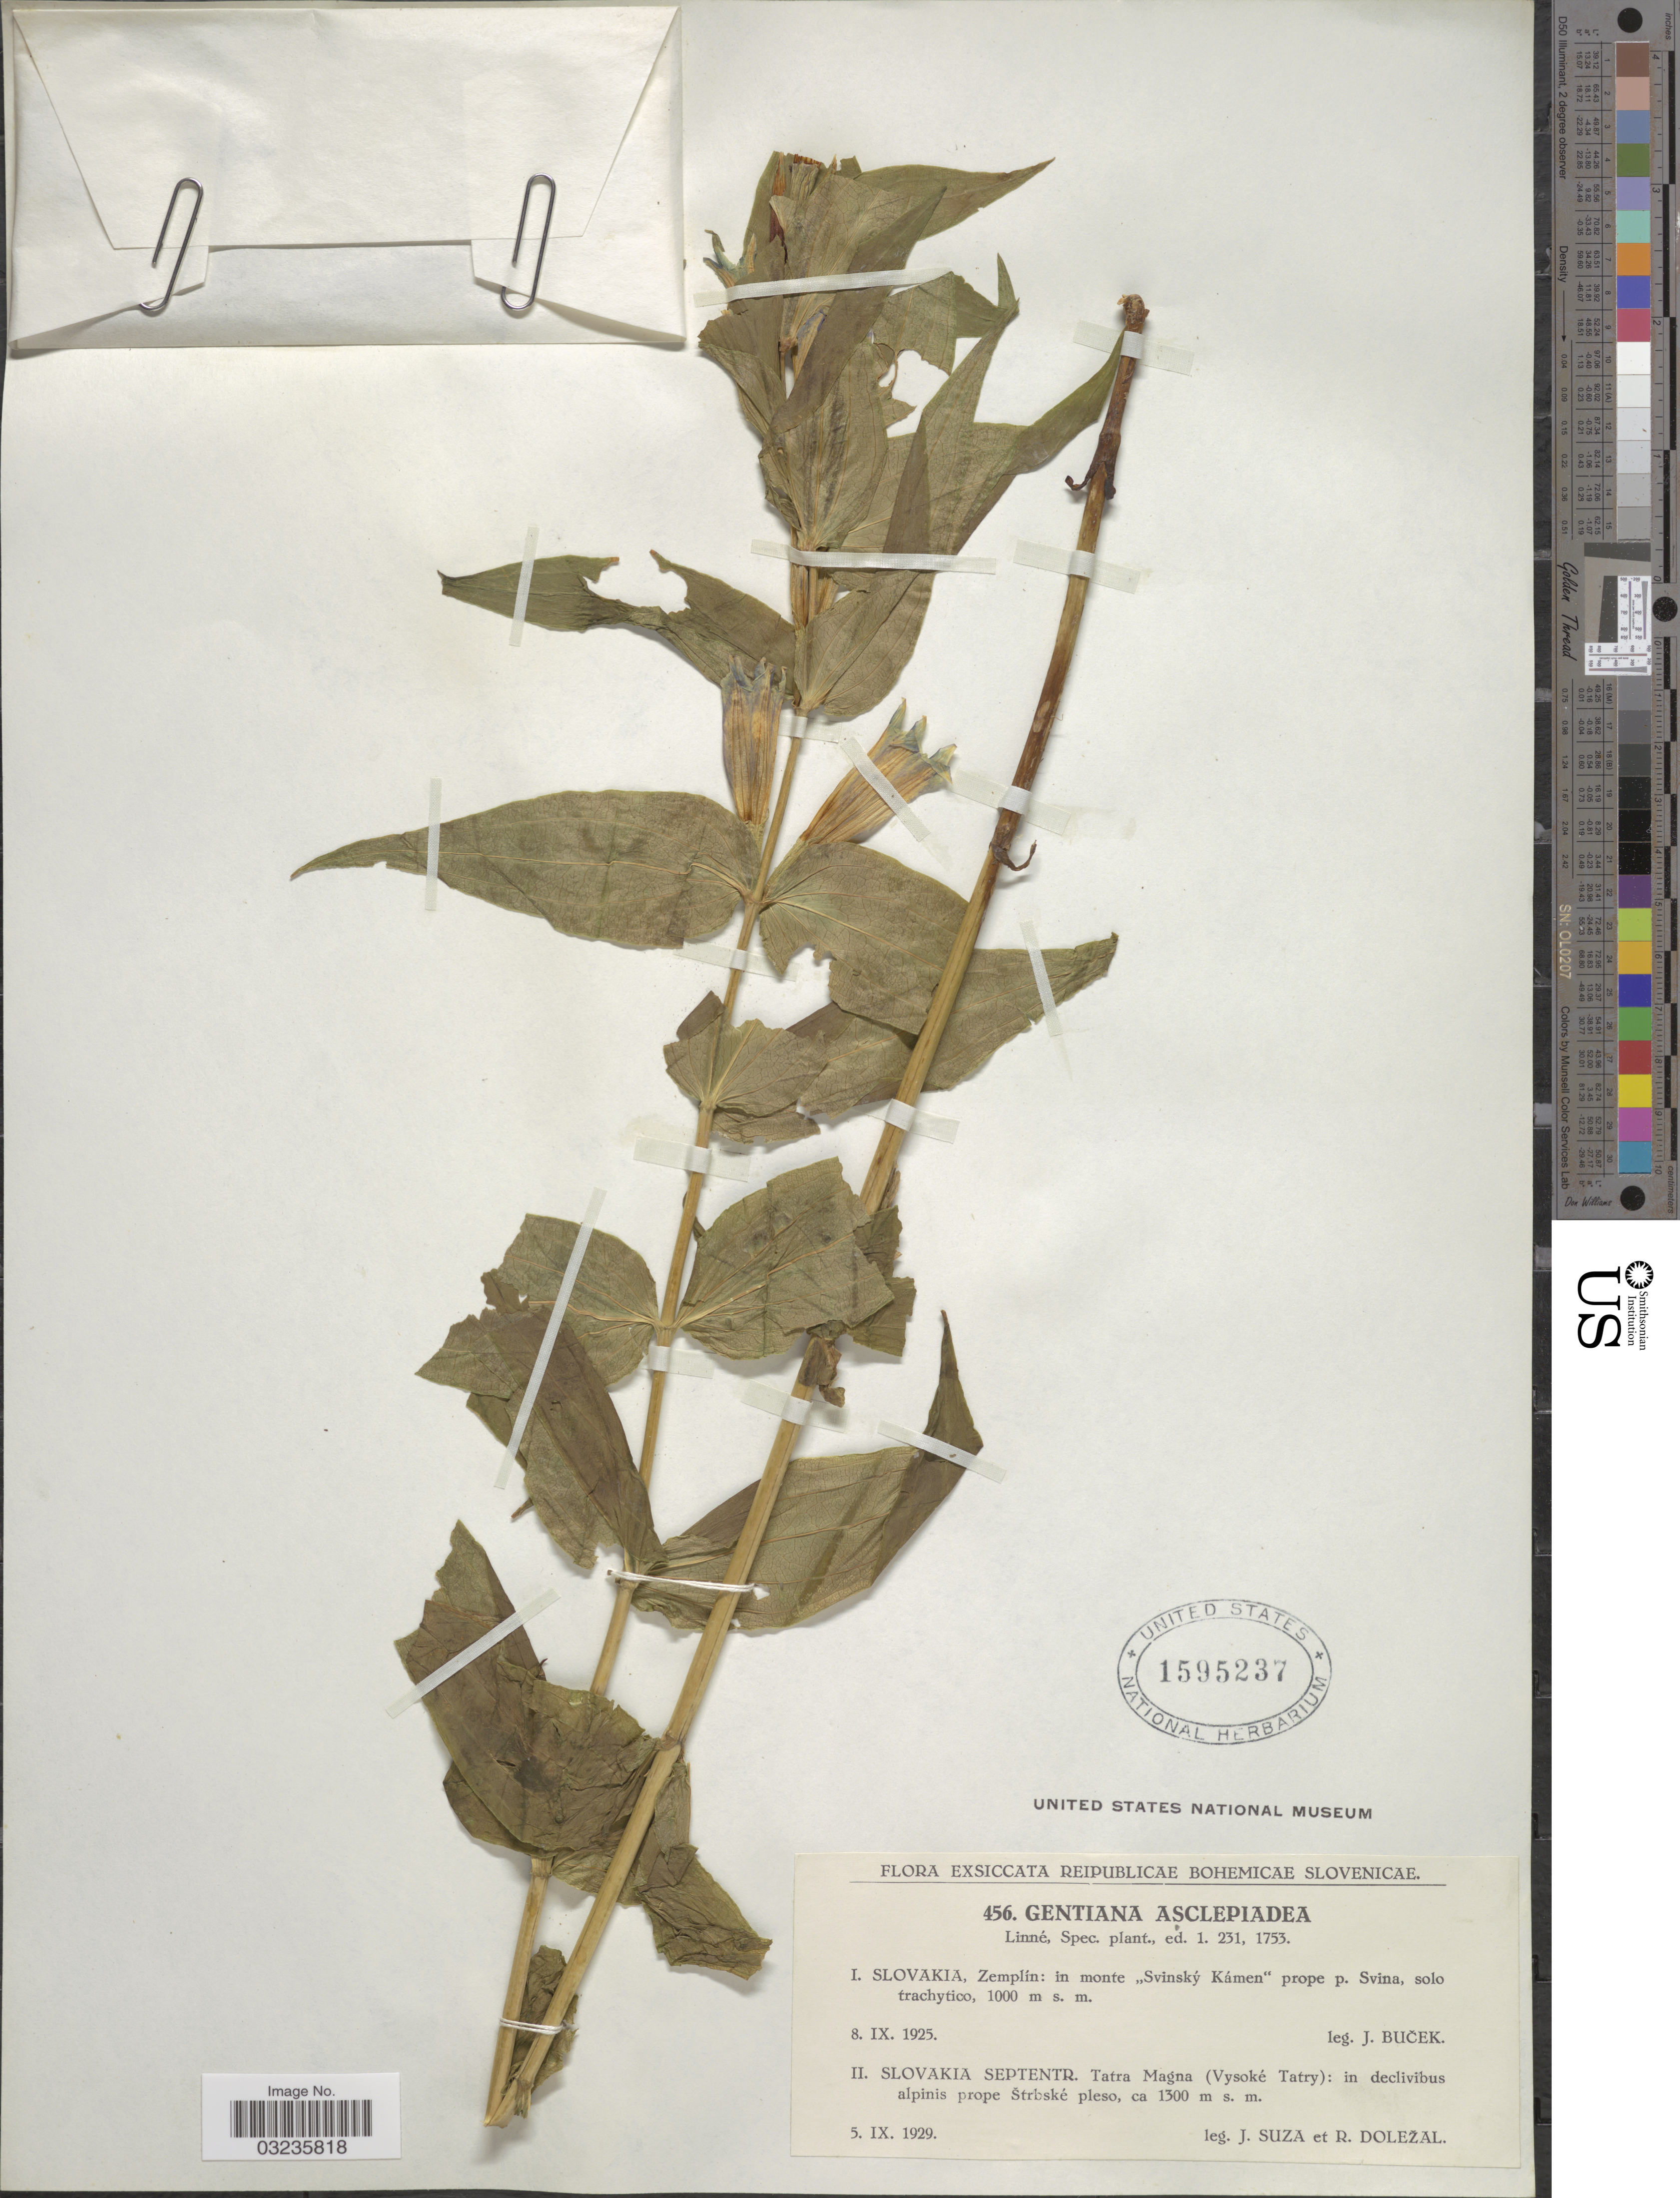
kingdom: Plantae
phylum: Tracheophyta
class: Magnoliopsida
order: Gentianales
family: Gentianaceae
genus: Gentiana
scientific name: Gentiana asclepiadea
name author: L.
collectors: J. Suza & R. Dolezal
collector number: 456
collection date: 1929-09-05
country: Slovakia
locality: Reipublicae Bohemicae Slovenicae. Slovakia Septentr. Tatra Magna (Vysoké Tatry): in declivibus alpinis prope Strbské pleso.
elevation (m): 1300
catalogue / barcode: US 1595237